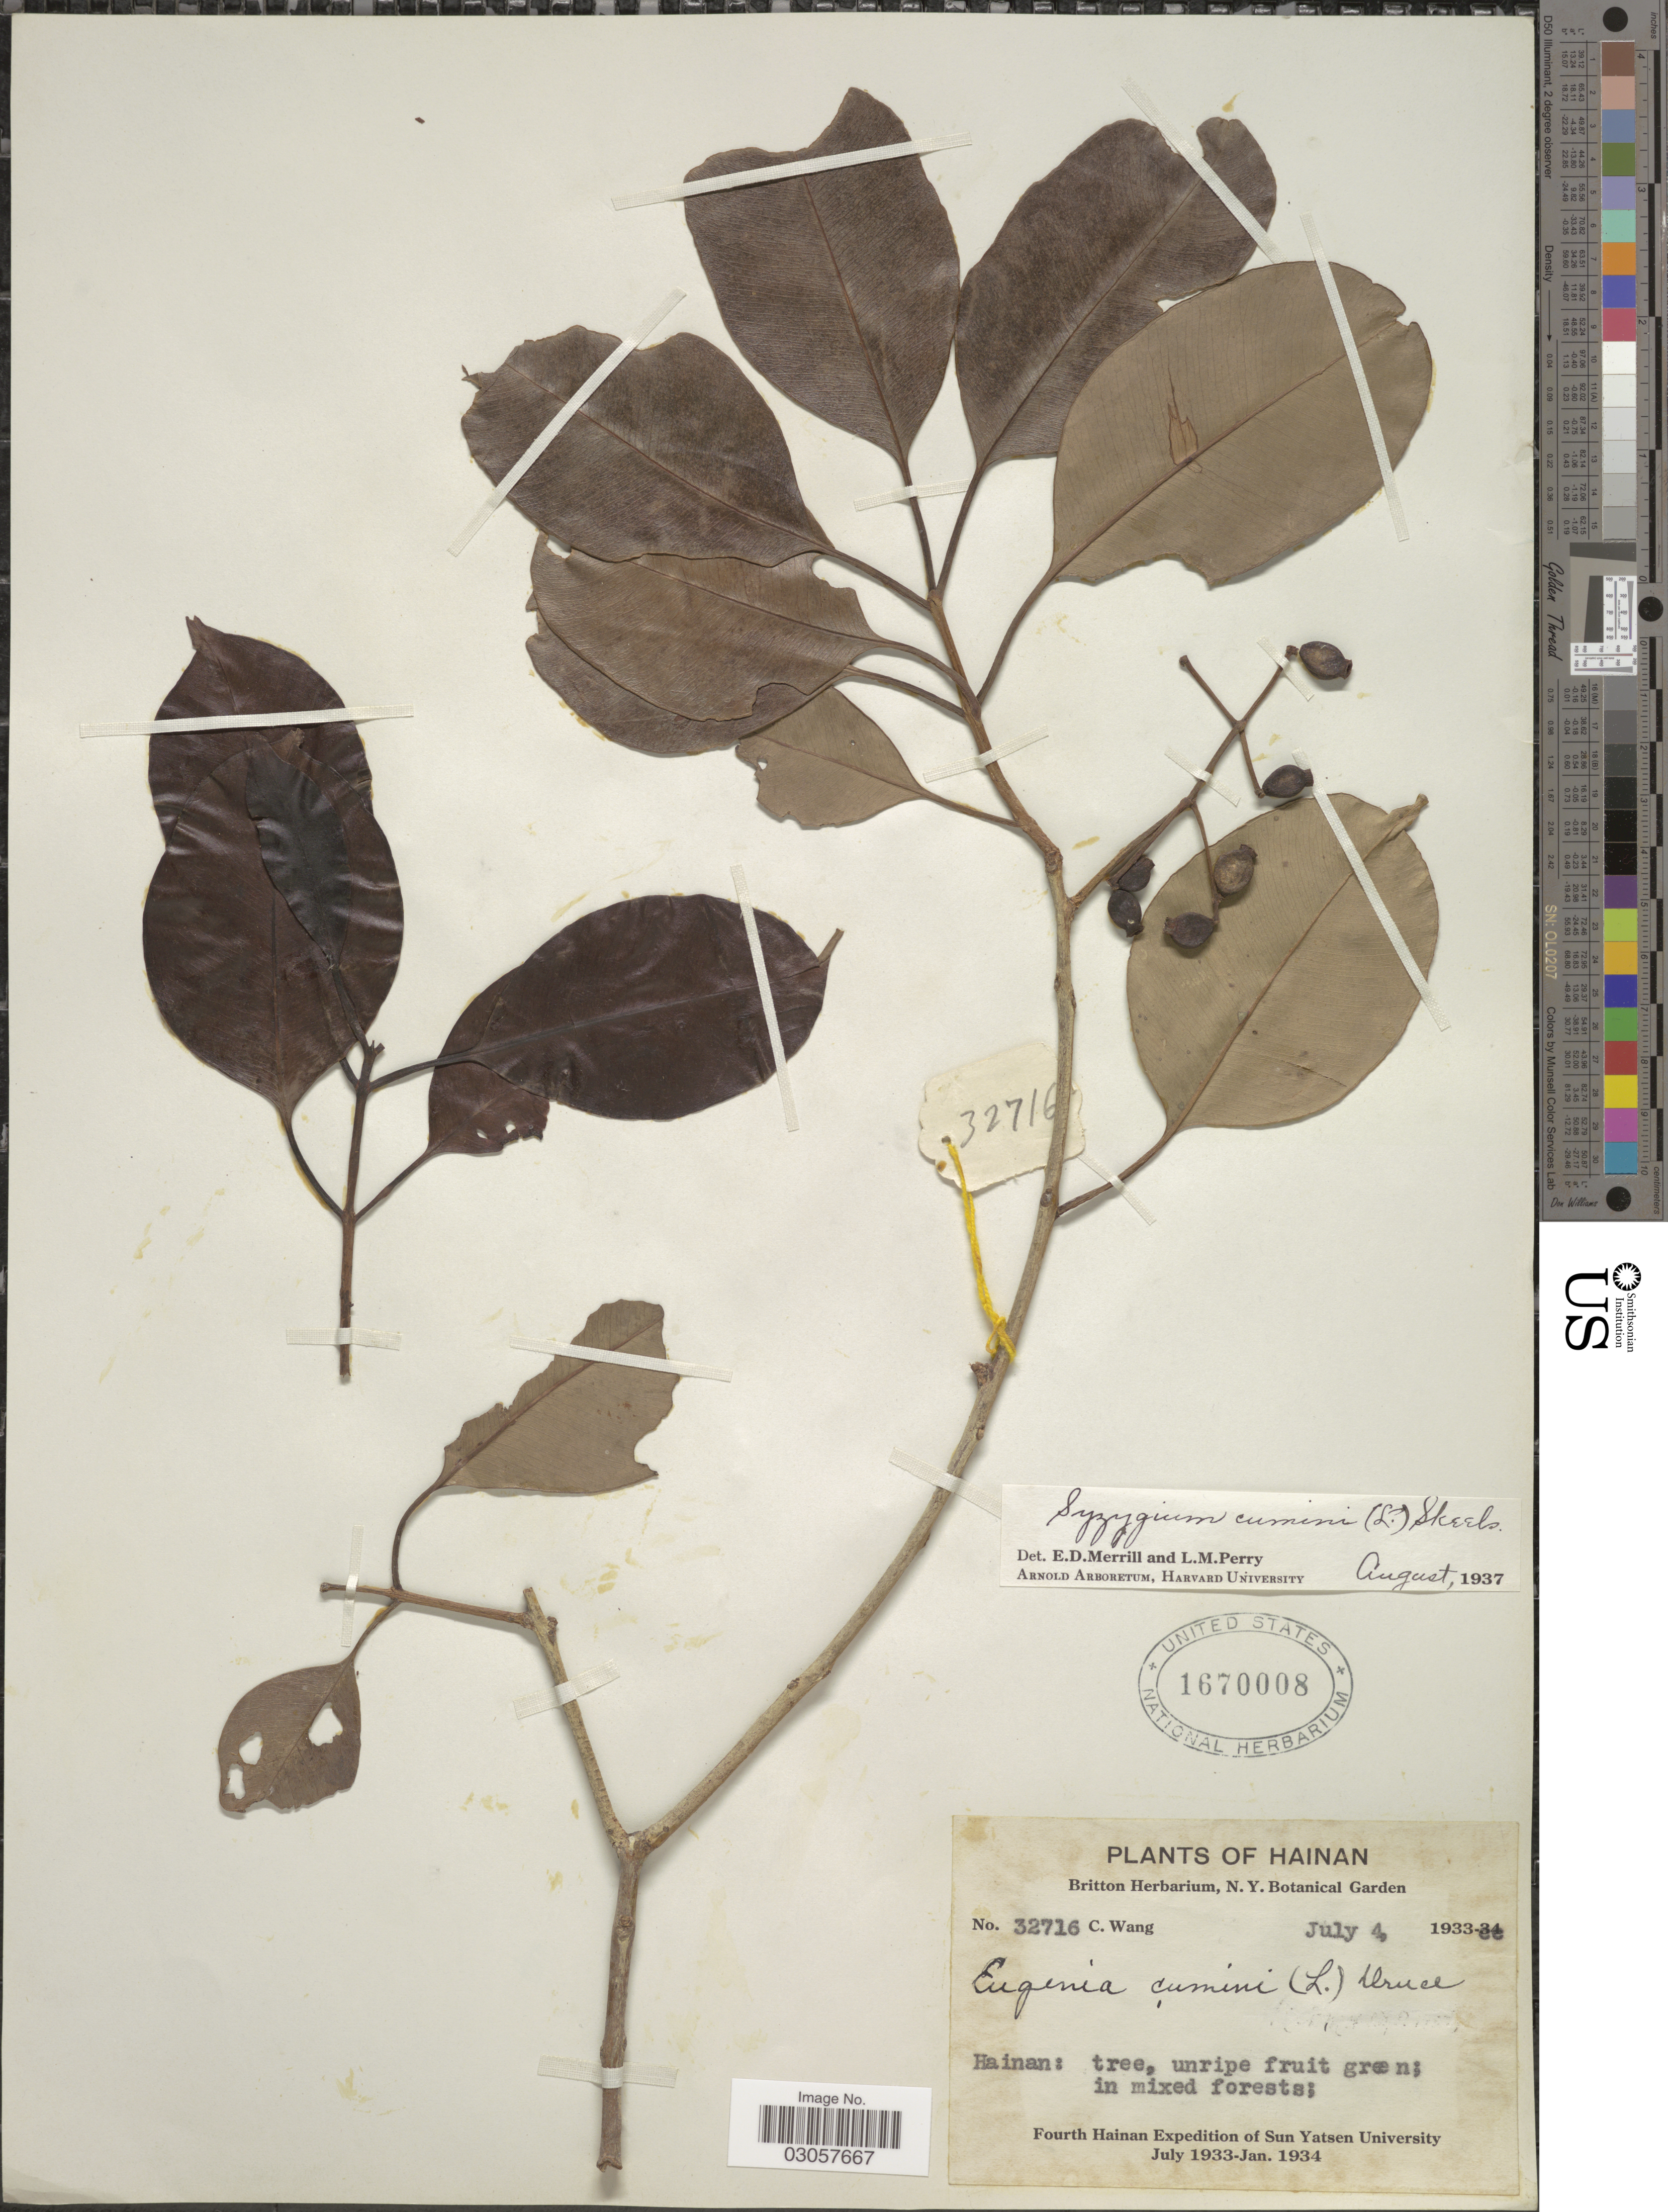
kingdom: Plantae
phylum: Tracheophyta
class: Magnoliopsida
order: Myrtales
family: Myrtaceae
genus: Syzygium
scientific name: Syzygium cumini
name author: (L.) Skeels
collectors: C. Wang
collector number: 32716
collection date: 1933-07-04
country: China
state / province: Hainan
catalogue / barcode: US 1670008